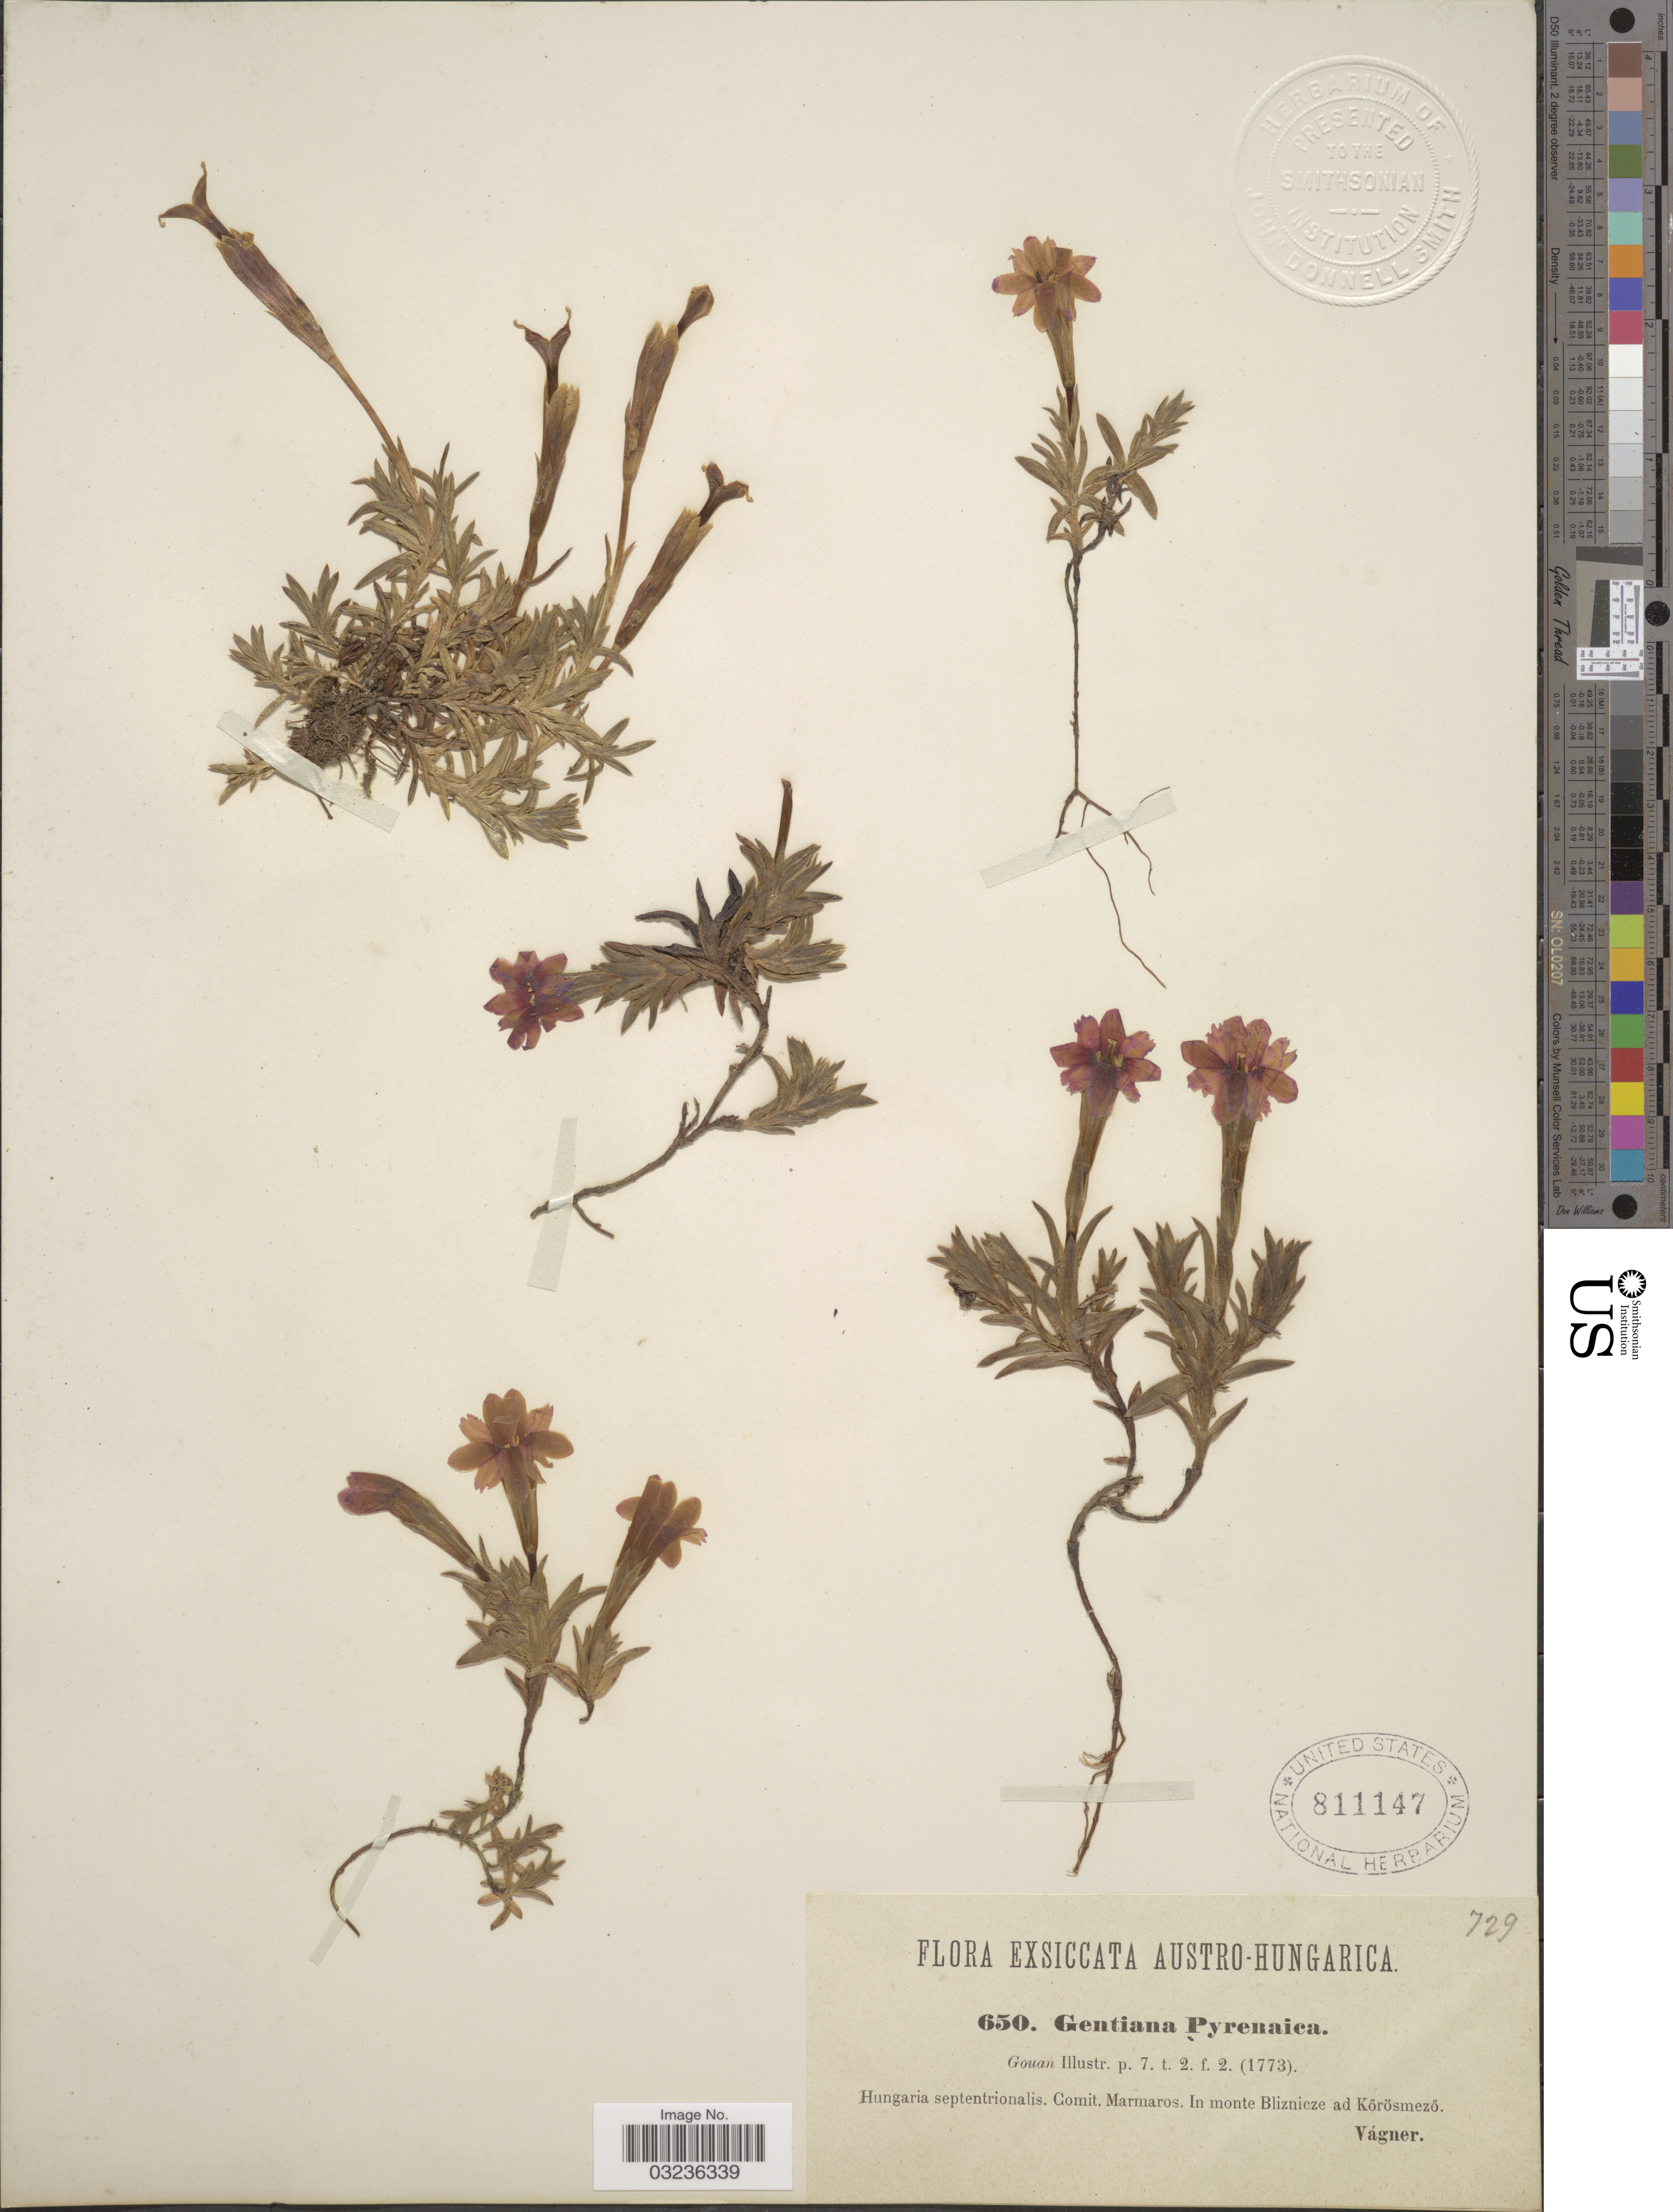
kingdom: Plantae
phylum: Tracheophyta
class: Magnoliopsida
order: Gentianales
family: Gentianaceae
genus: Gentiana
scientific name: Gentiana pyrenaica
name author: L.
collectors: Vágner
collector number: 650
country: Hungary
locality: Hungaria septentrionalis. Comit. Marmaros. In monte Bliznieze ad Körösmezö.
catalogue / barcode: US 811147